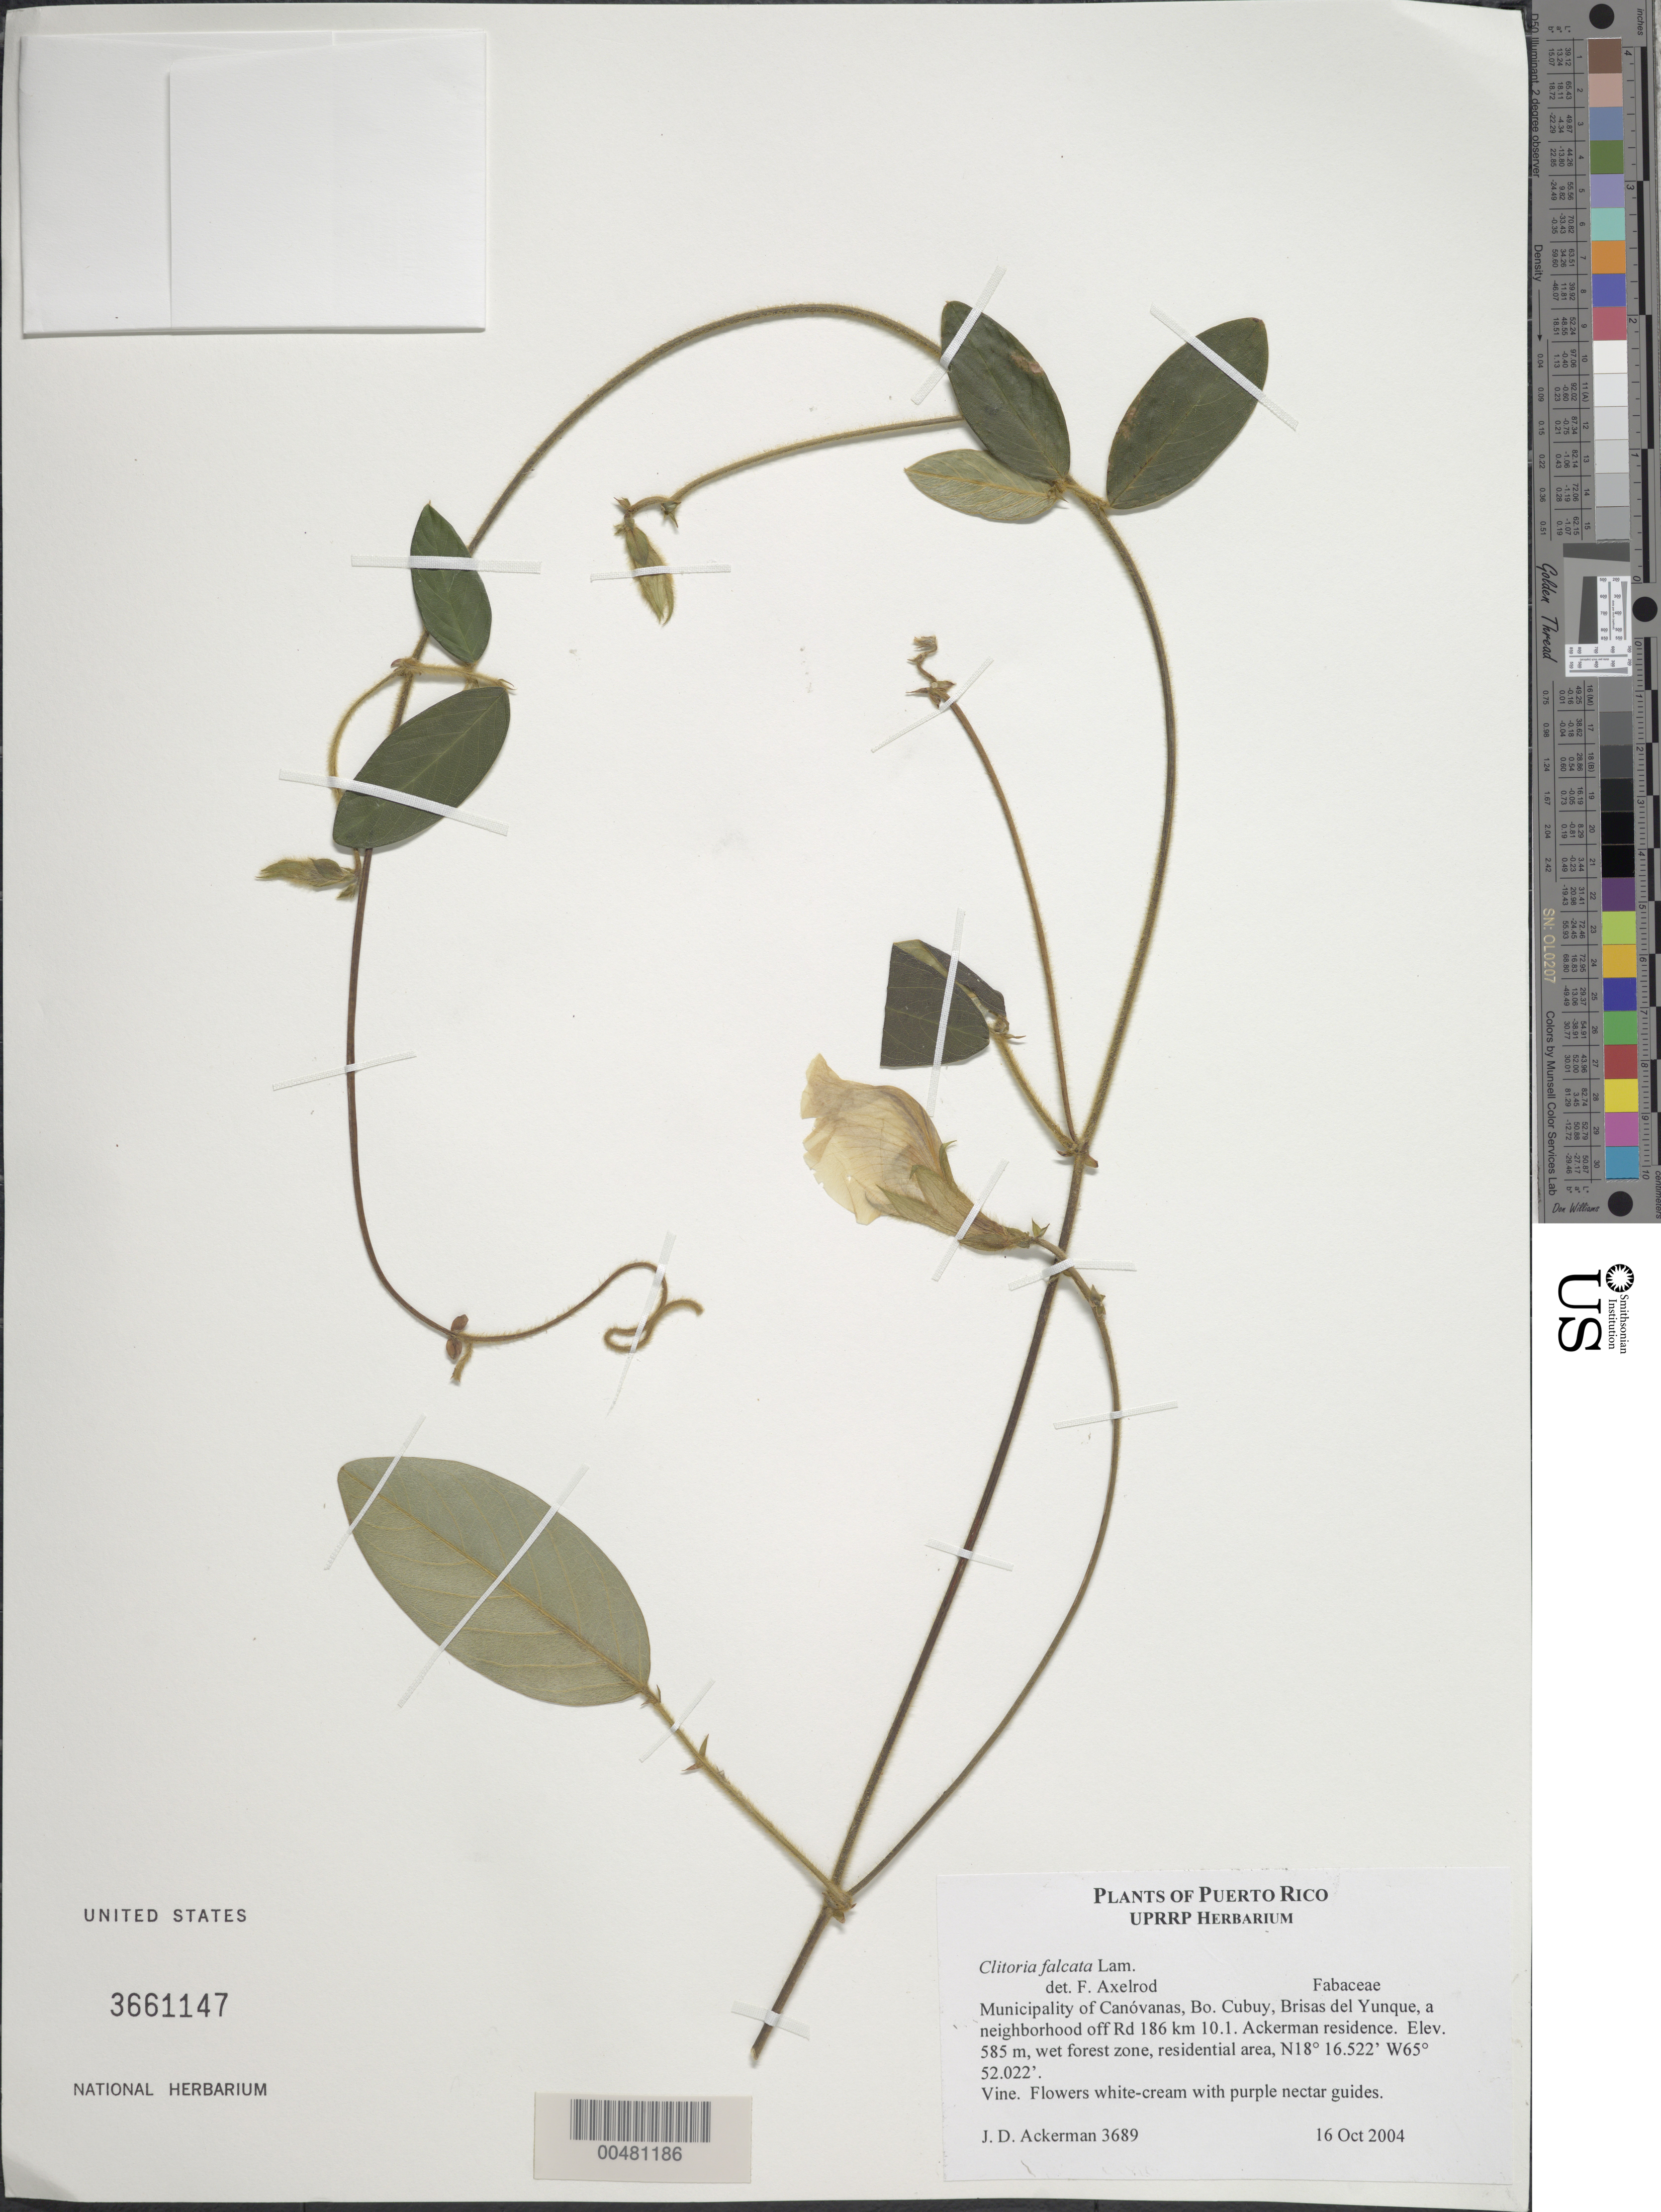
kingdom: Plantae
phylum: Tracheophyta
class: Magnoliopsida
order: Fabales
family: Fabaceae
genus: Clitoria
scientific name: Clitoria falcata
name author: Lam.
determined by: Axelrod, F. S.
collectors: J. D. Ackerman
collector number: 3689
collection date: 2004-10-16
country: Puerto Rico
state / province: Canóvanas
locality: Bo. Cubuy, Brisas del Yunque, a neighborhood off Rd. 186, km 10.1. Ackerman residence.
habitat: Wet forest zone, residential area.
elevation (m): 585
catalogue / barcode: US 3661147